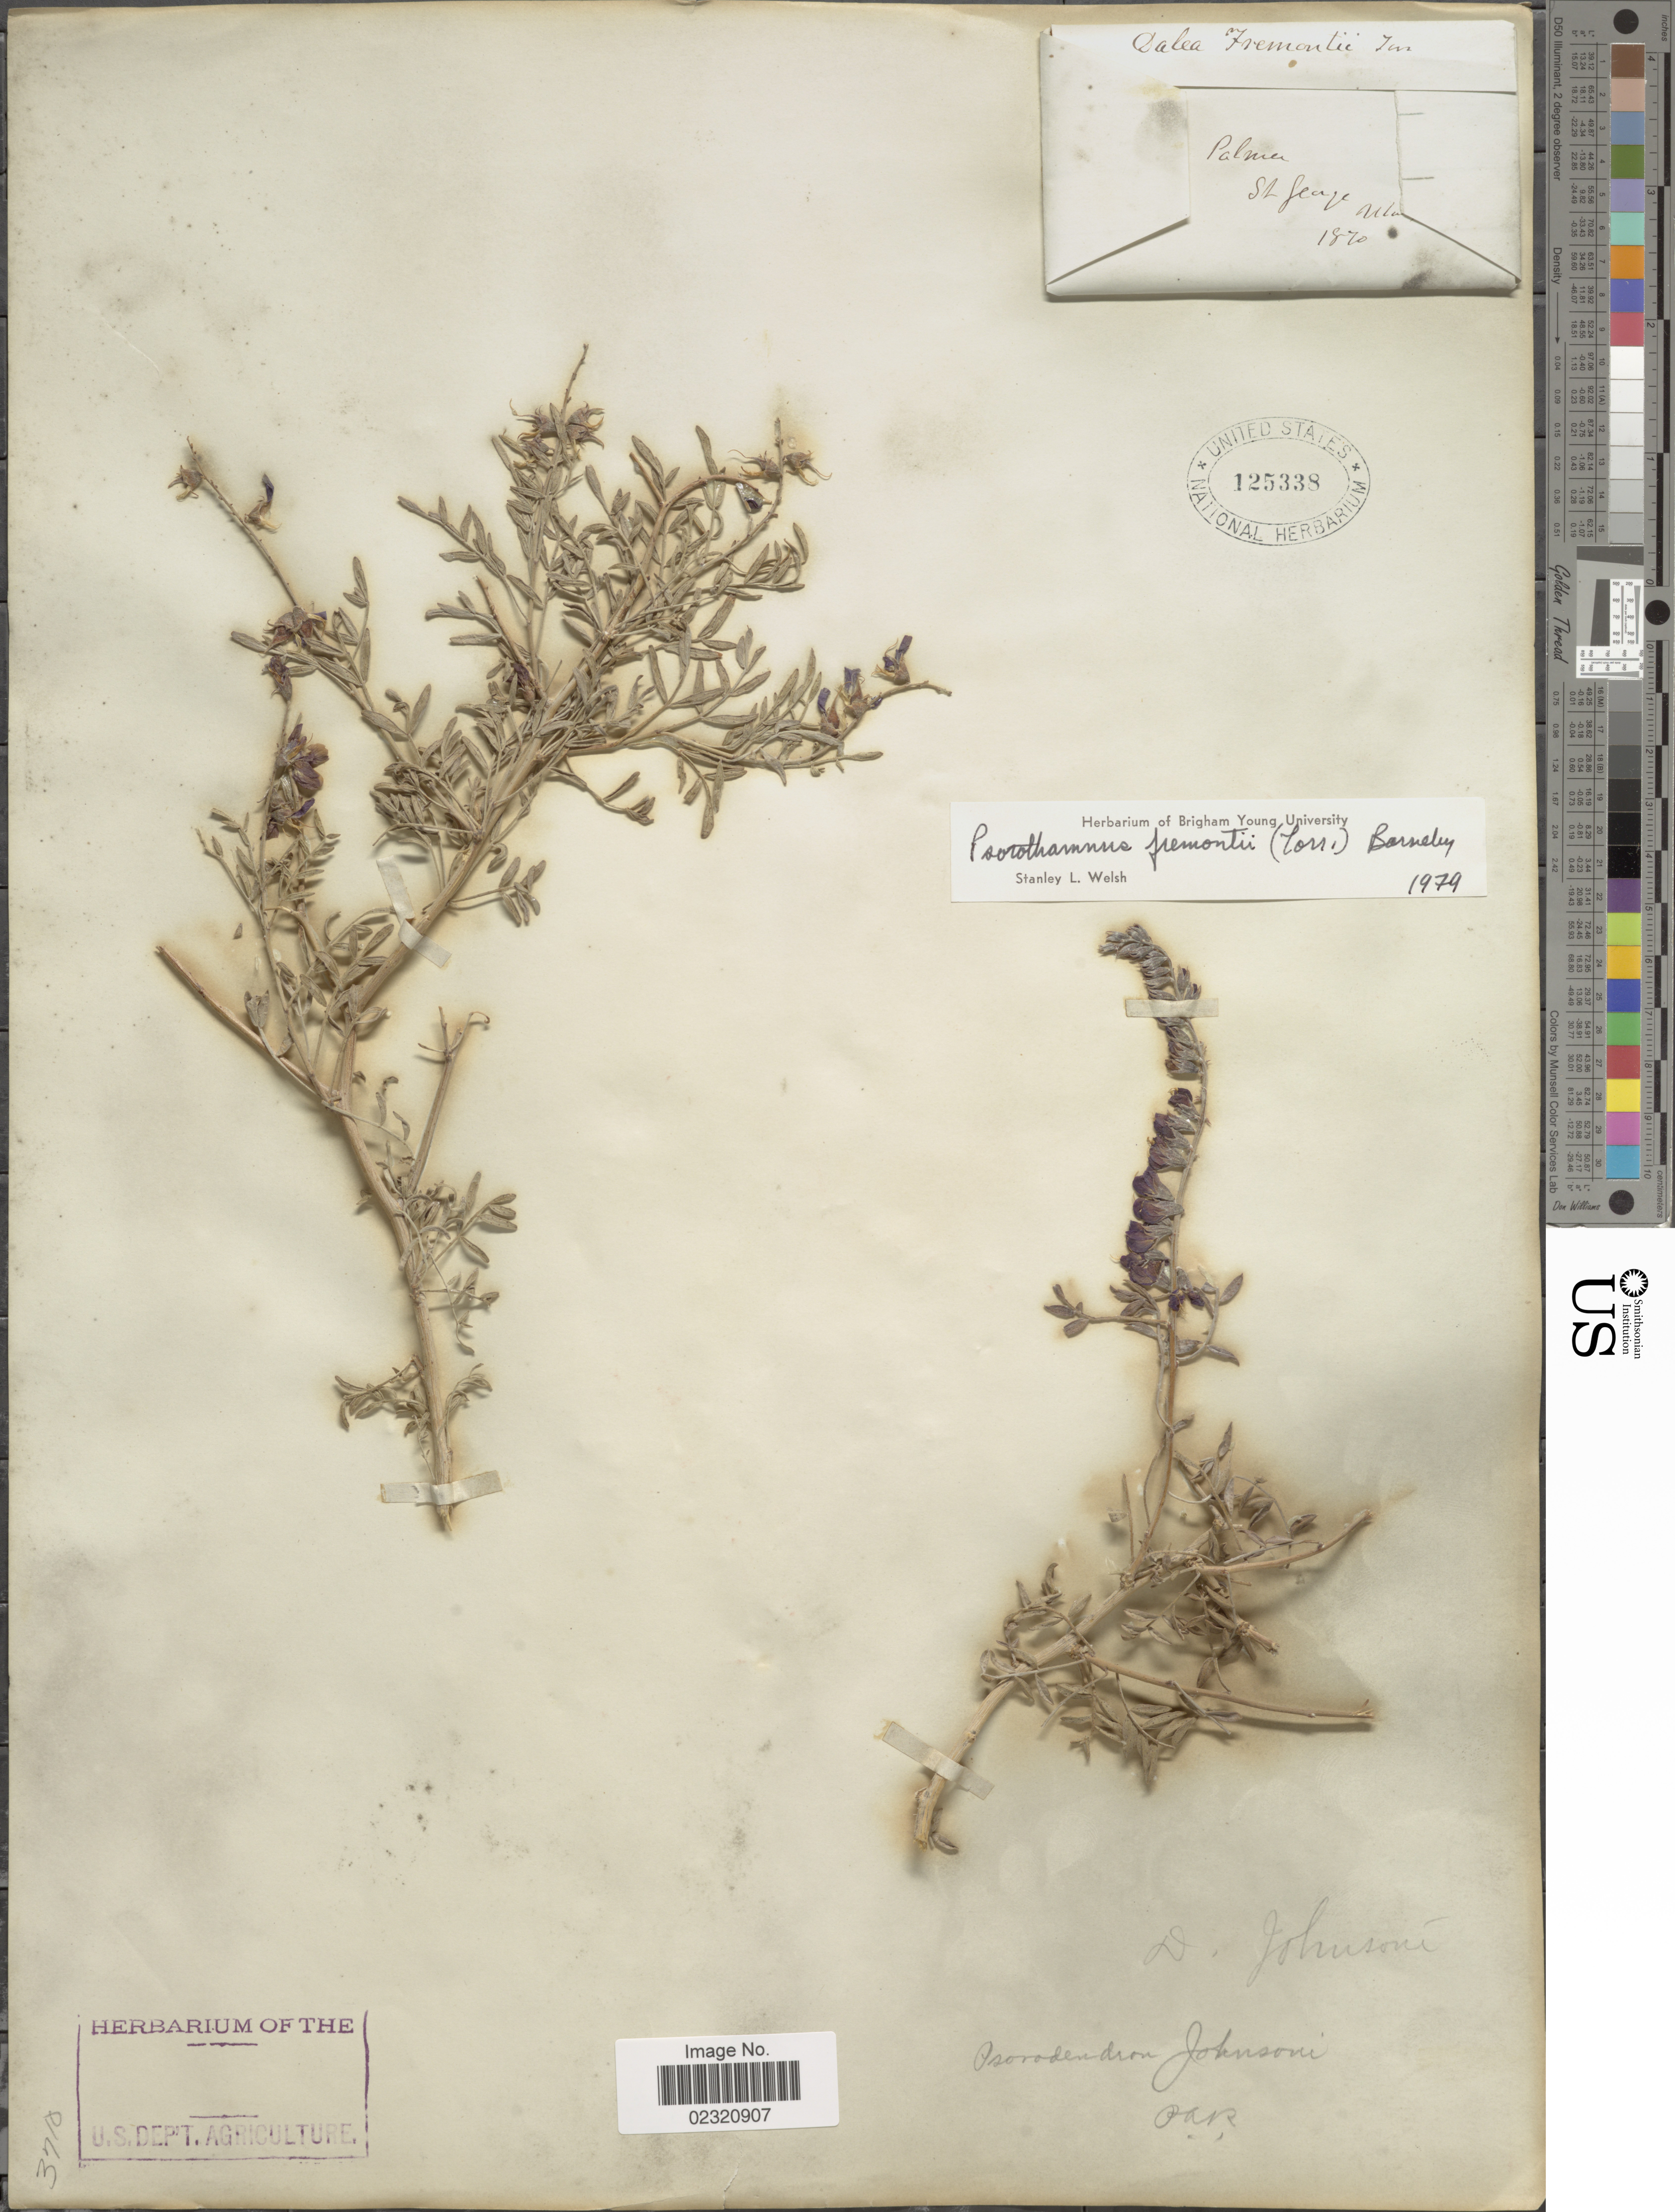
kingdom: Plantae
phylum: Tracheophyta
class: Magnoliopsida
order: Fabales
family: Fabaceae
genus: Psorothamnus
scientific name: Psorothamnus fremontii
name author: (Torr. ex A. Gray) Barneby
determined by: Welsh, Stanley L., (BRY), Brigham Young University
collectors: Palmer, --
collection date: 1870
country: United States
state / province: Utah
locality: St. George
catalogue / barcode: US 125338